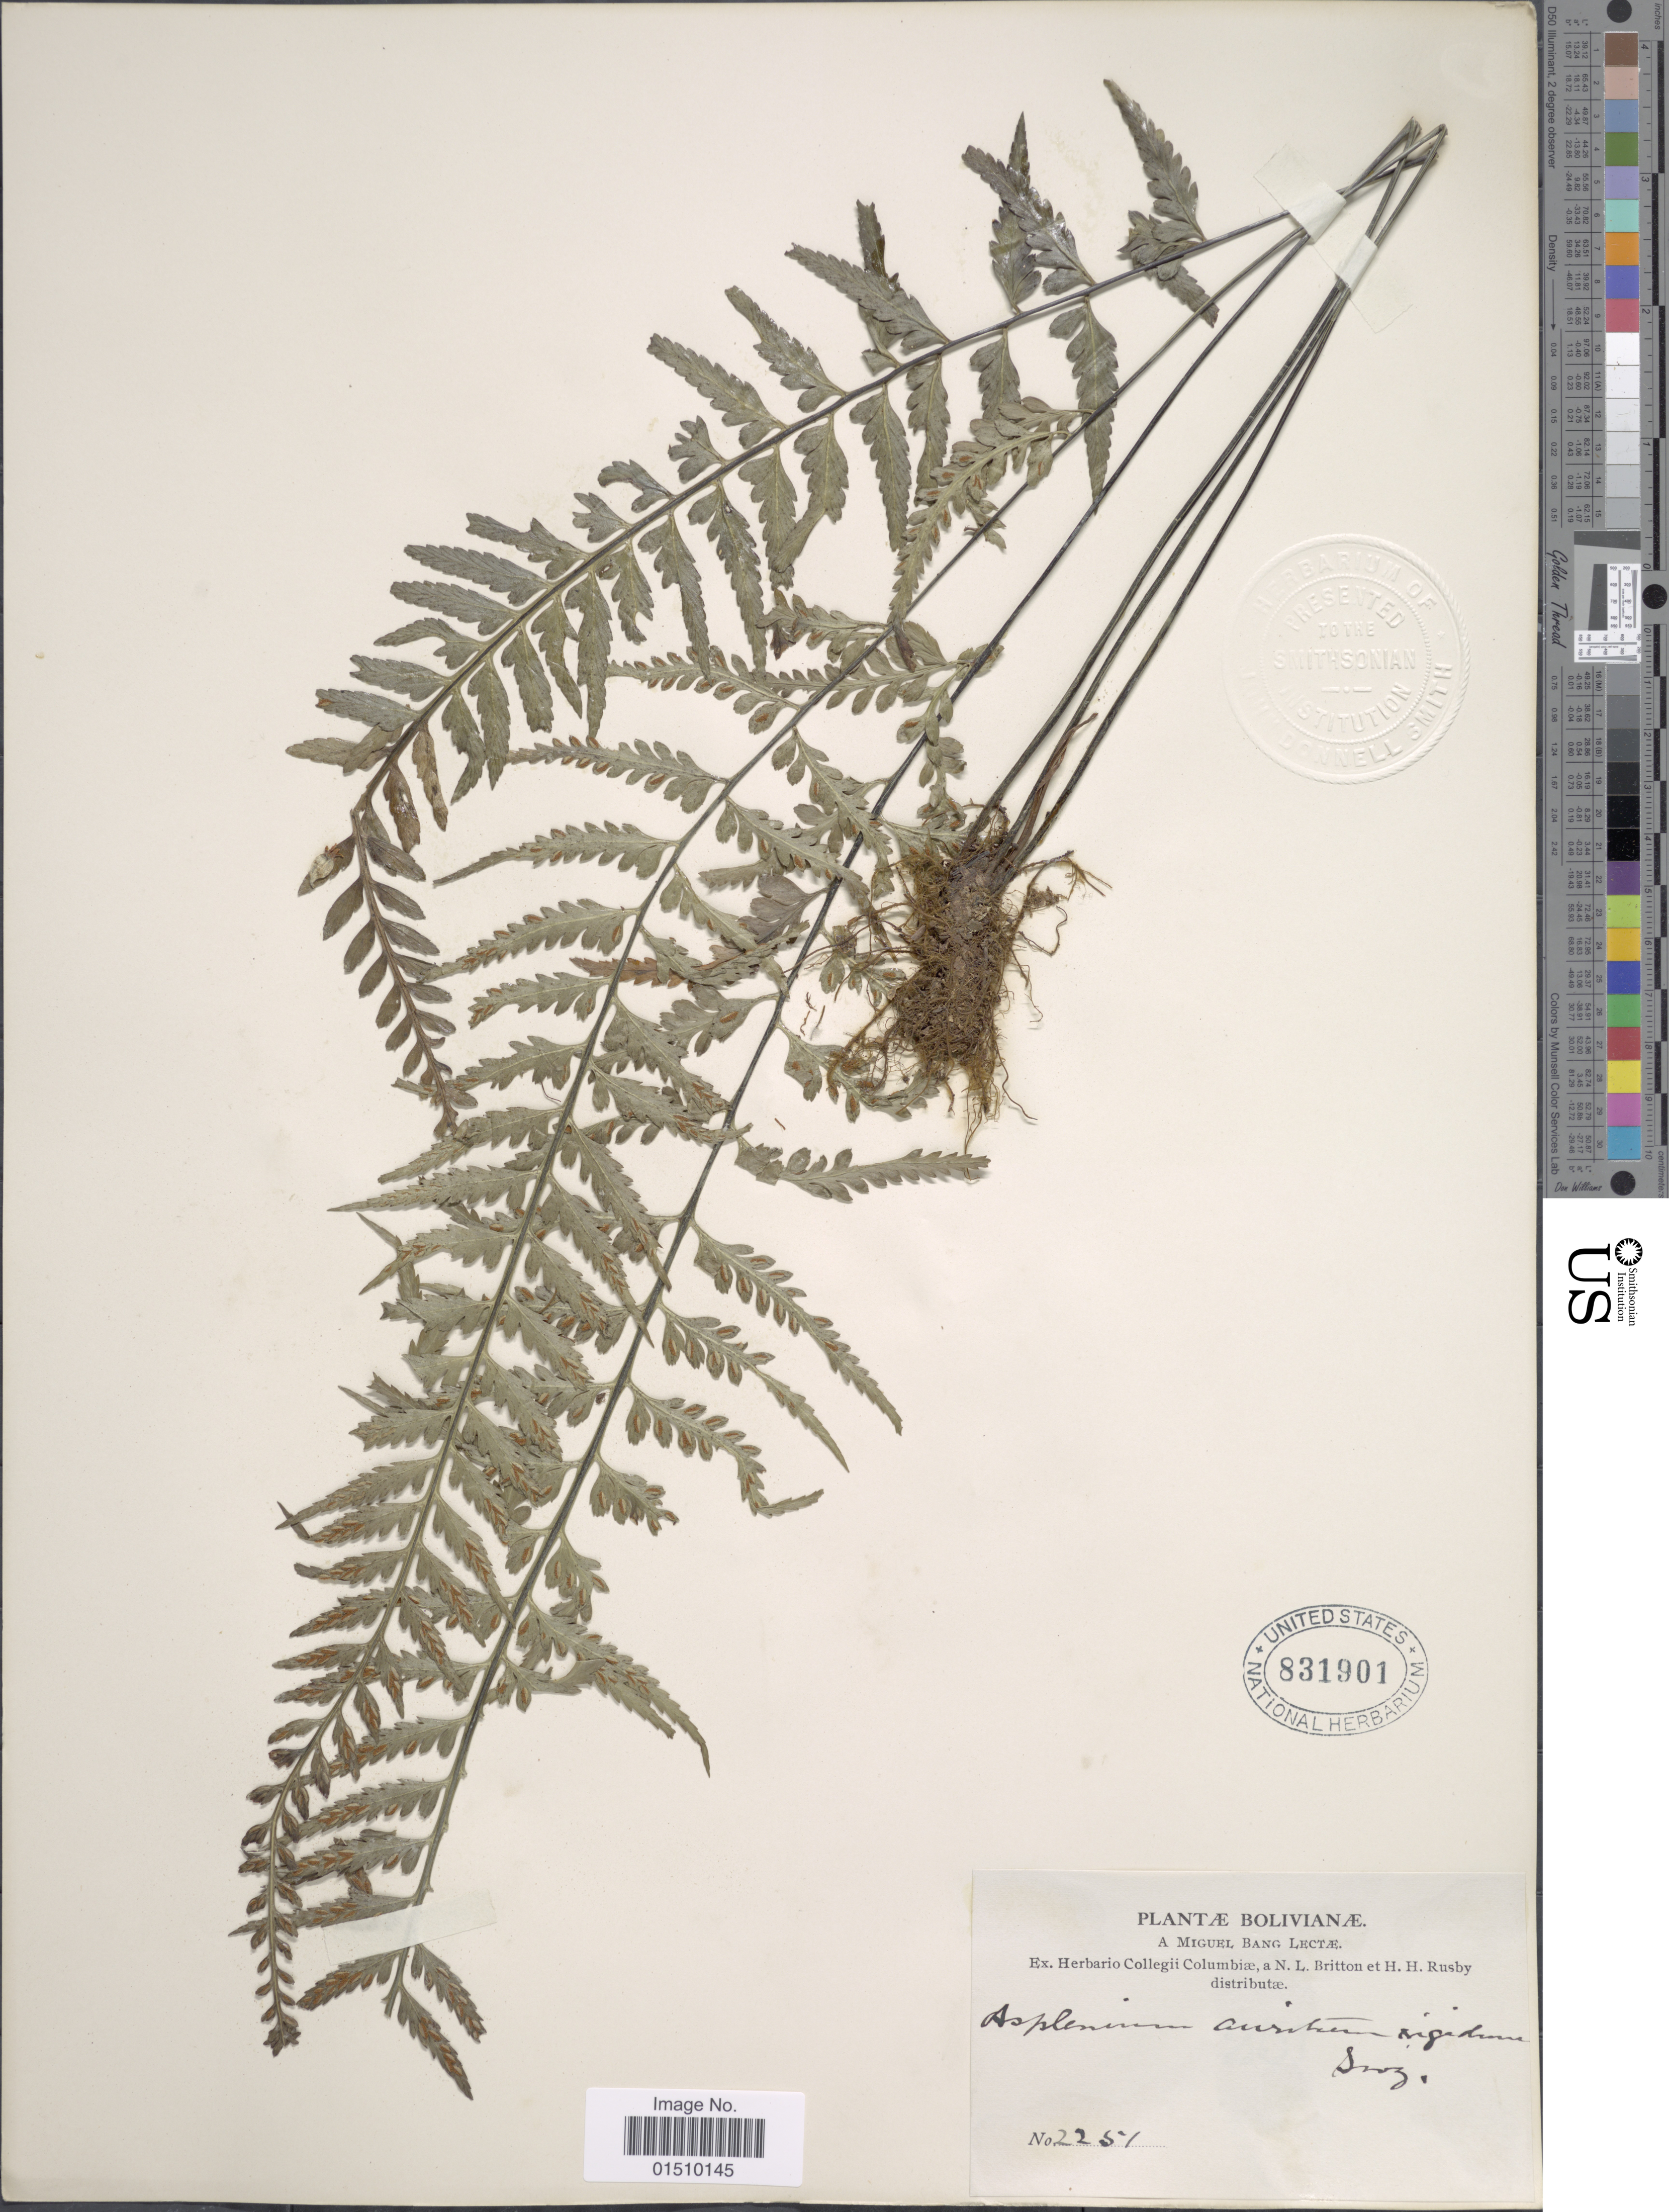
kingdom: Plantae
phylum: Tracheophyta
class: Polypodiopsida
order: Polypodiales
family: Aspleniaceae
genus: Asplenium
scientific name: Asplenium auritum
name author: Sw.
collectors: M. Bang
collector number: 2251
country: Bolivia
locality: Bolivianœ.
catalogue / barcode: US 831901